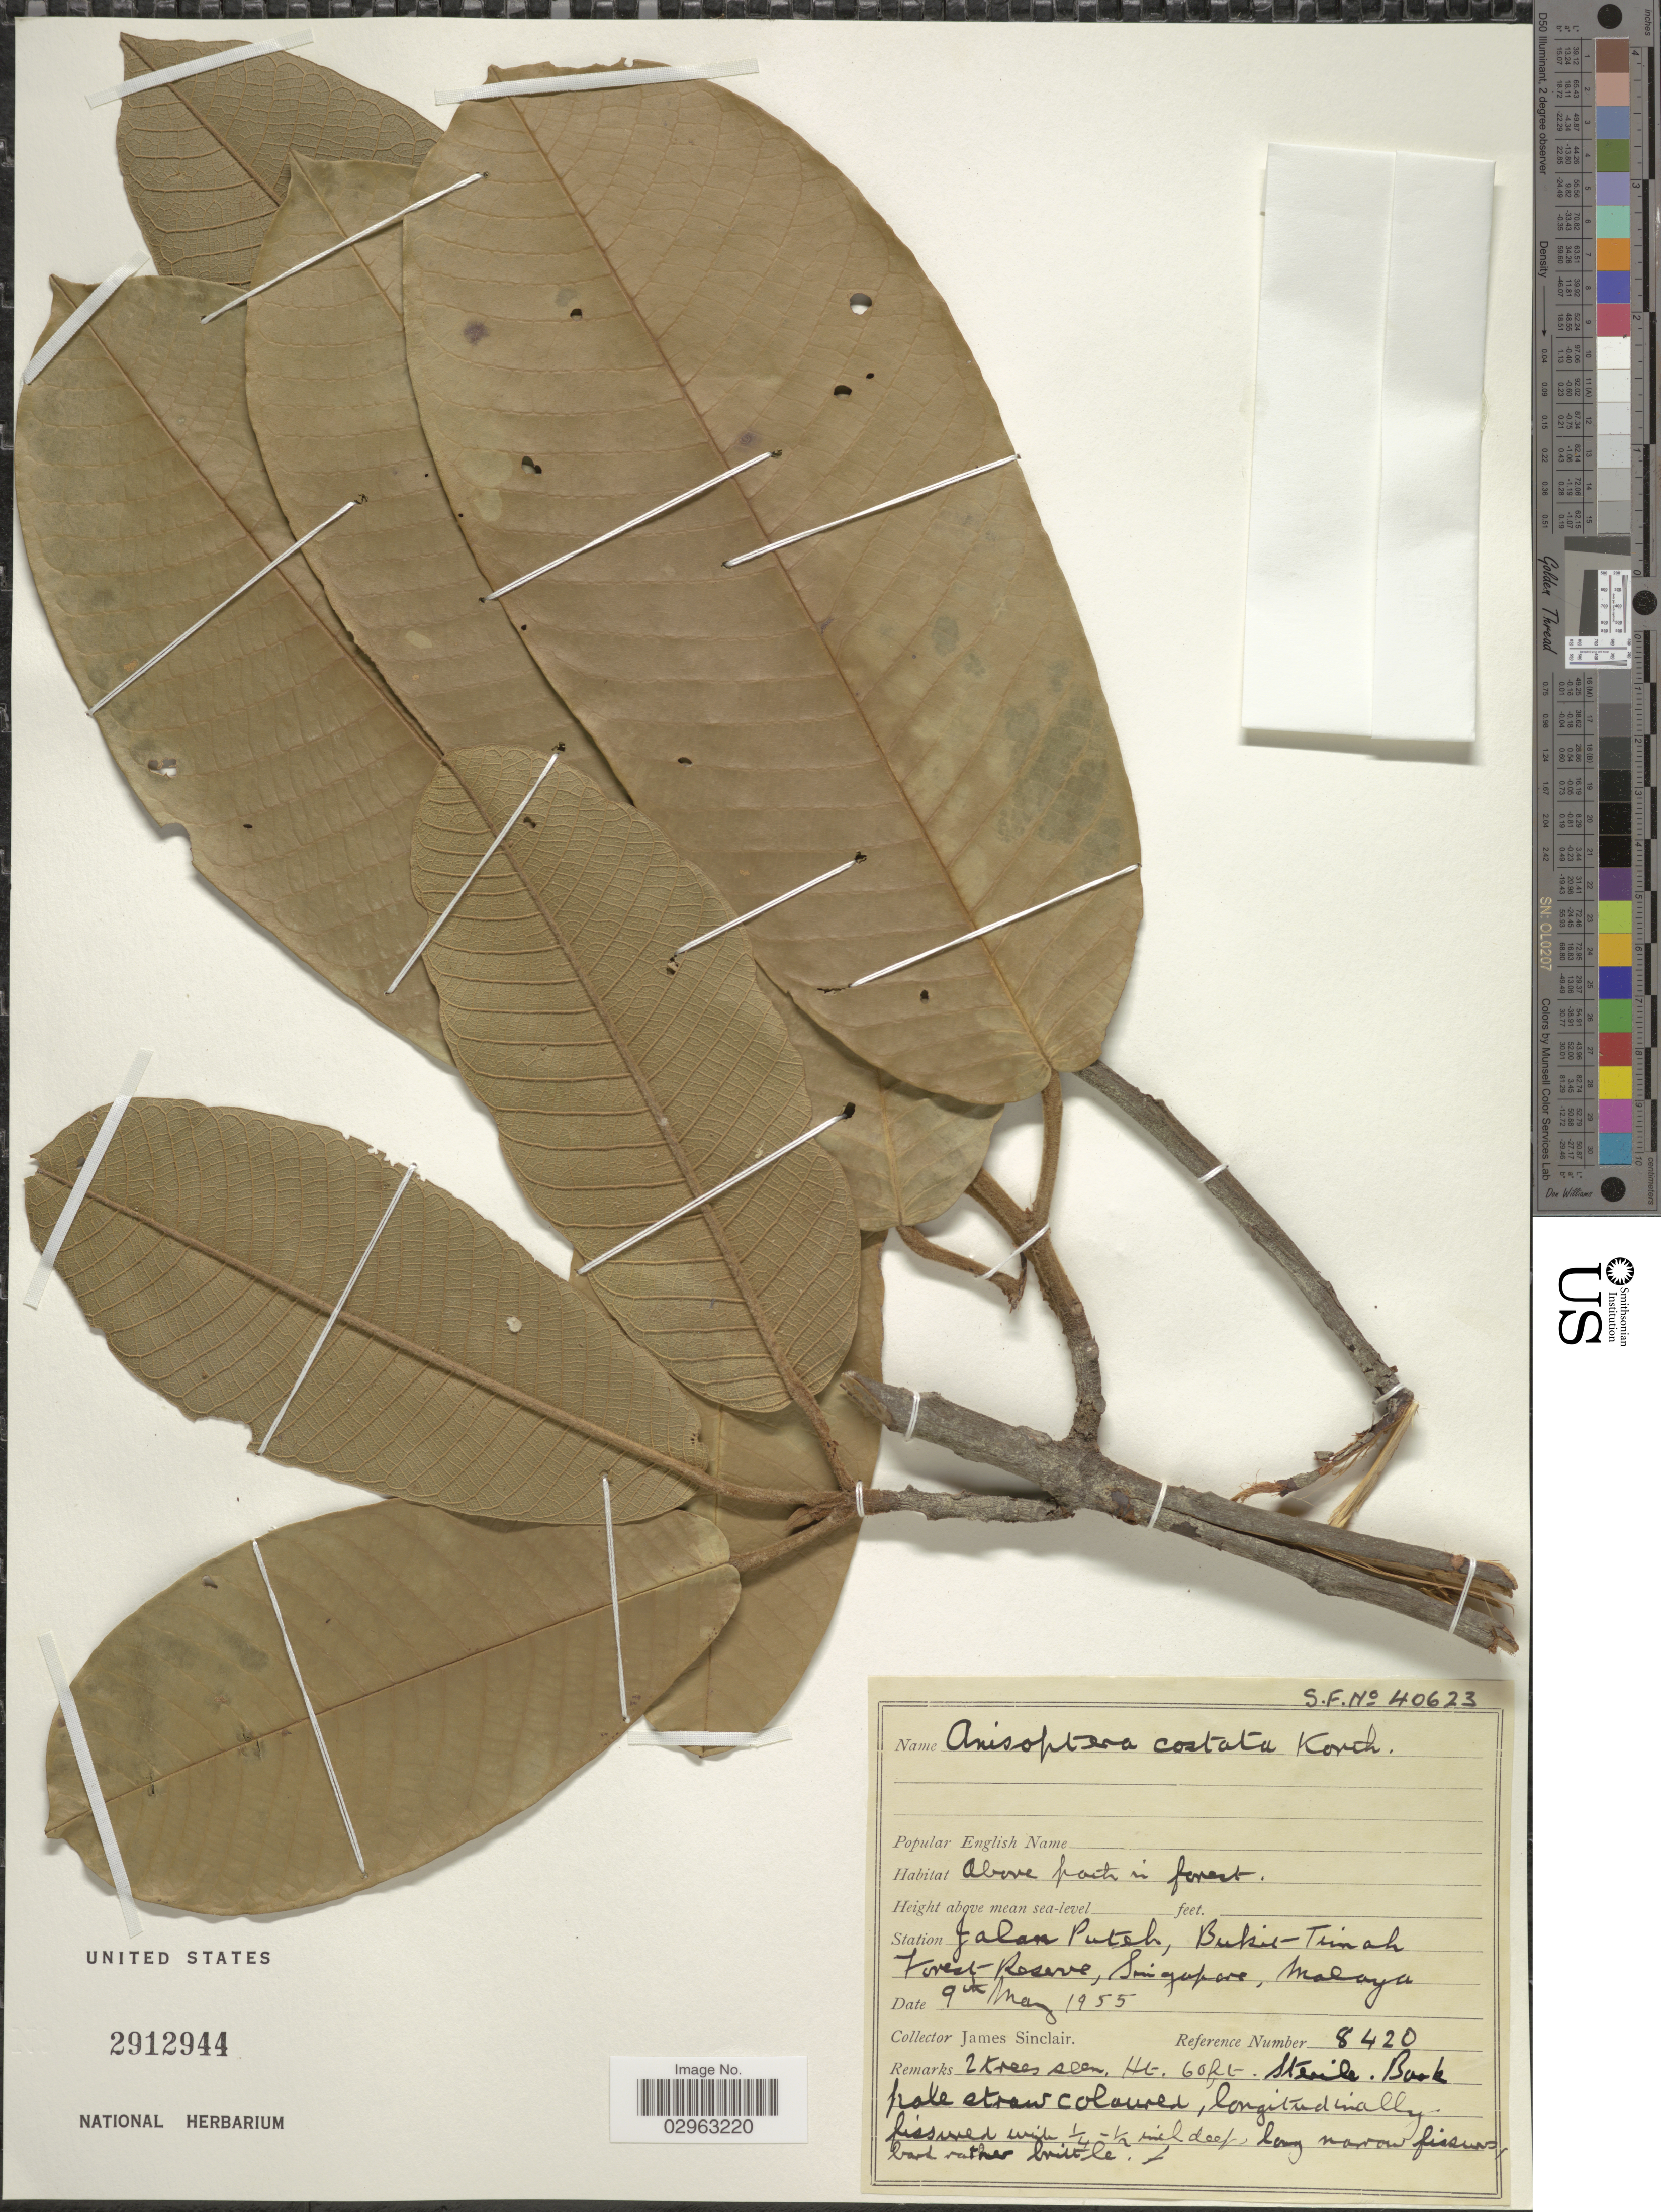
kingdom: Plantae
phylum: Tracheophyta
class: Magnoliopsida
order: Malvales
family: Dipterocarpaceae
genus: Anisoptera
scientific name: Anisoptera costata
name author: Korth.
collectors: J. Sinclair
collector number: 8420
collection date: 1955-05-09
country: Singapore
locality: Station Jalan Puteh, Bukit Timah, Forest Reserve, Singapore, Malaya.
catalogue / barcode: US 2912944